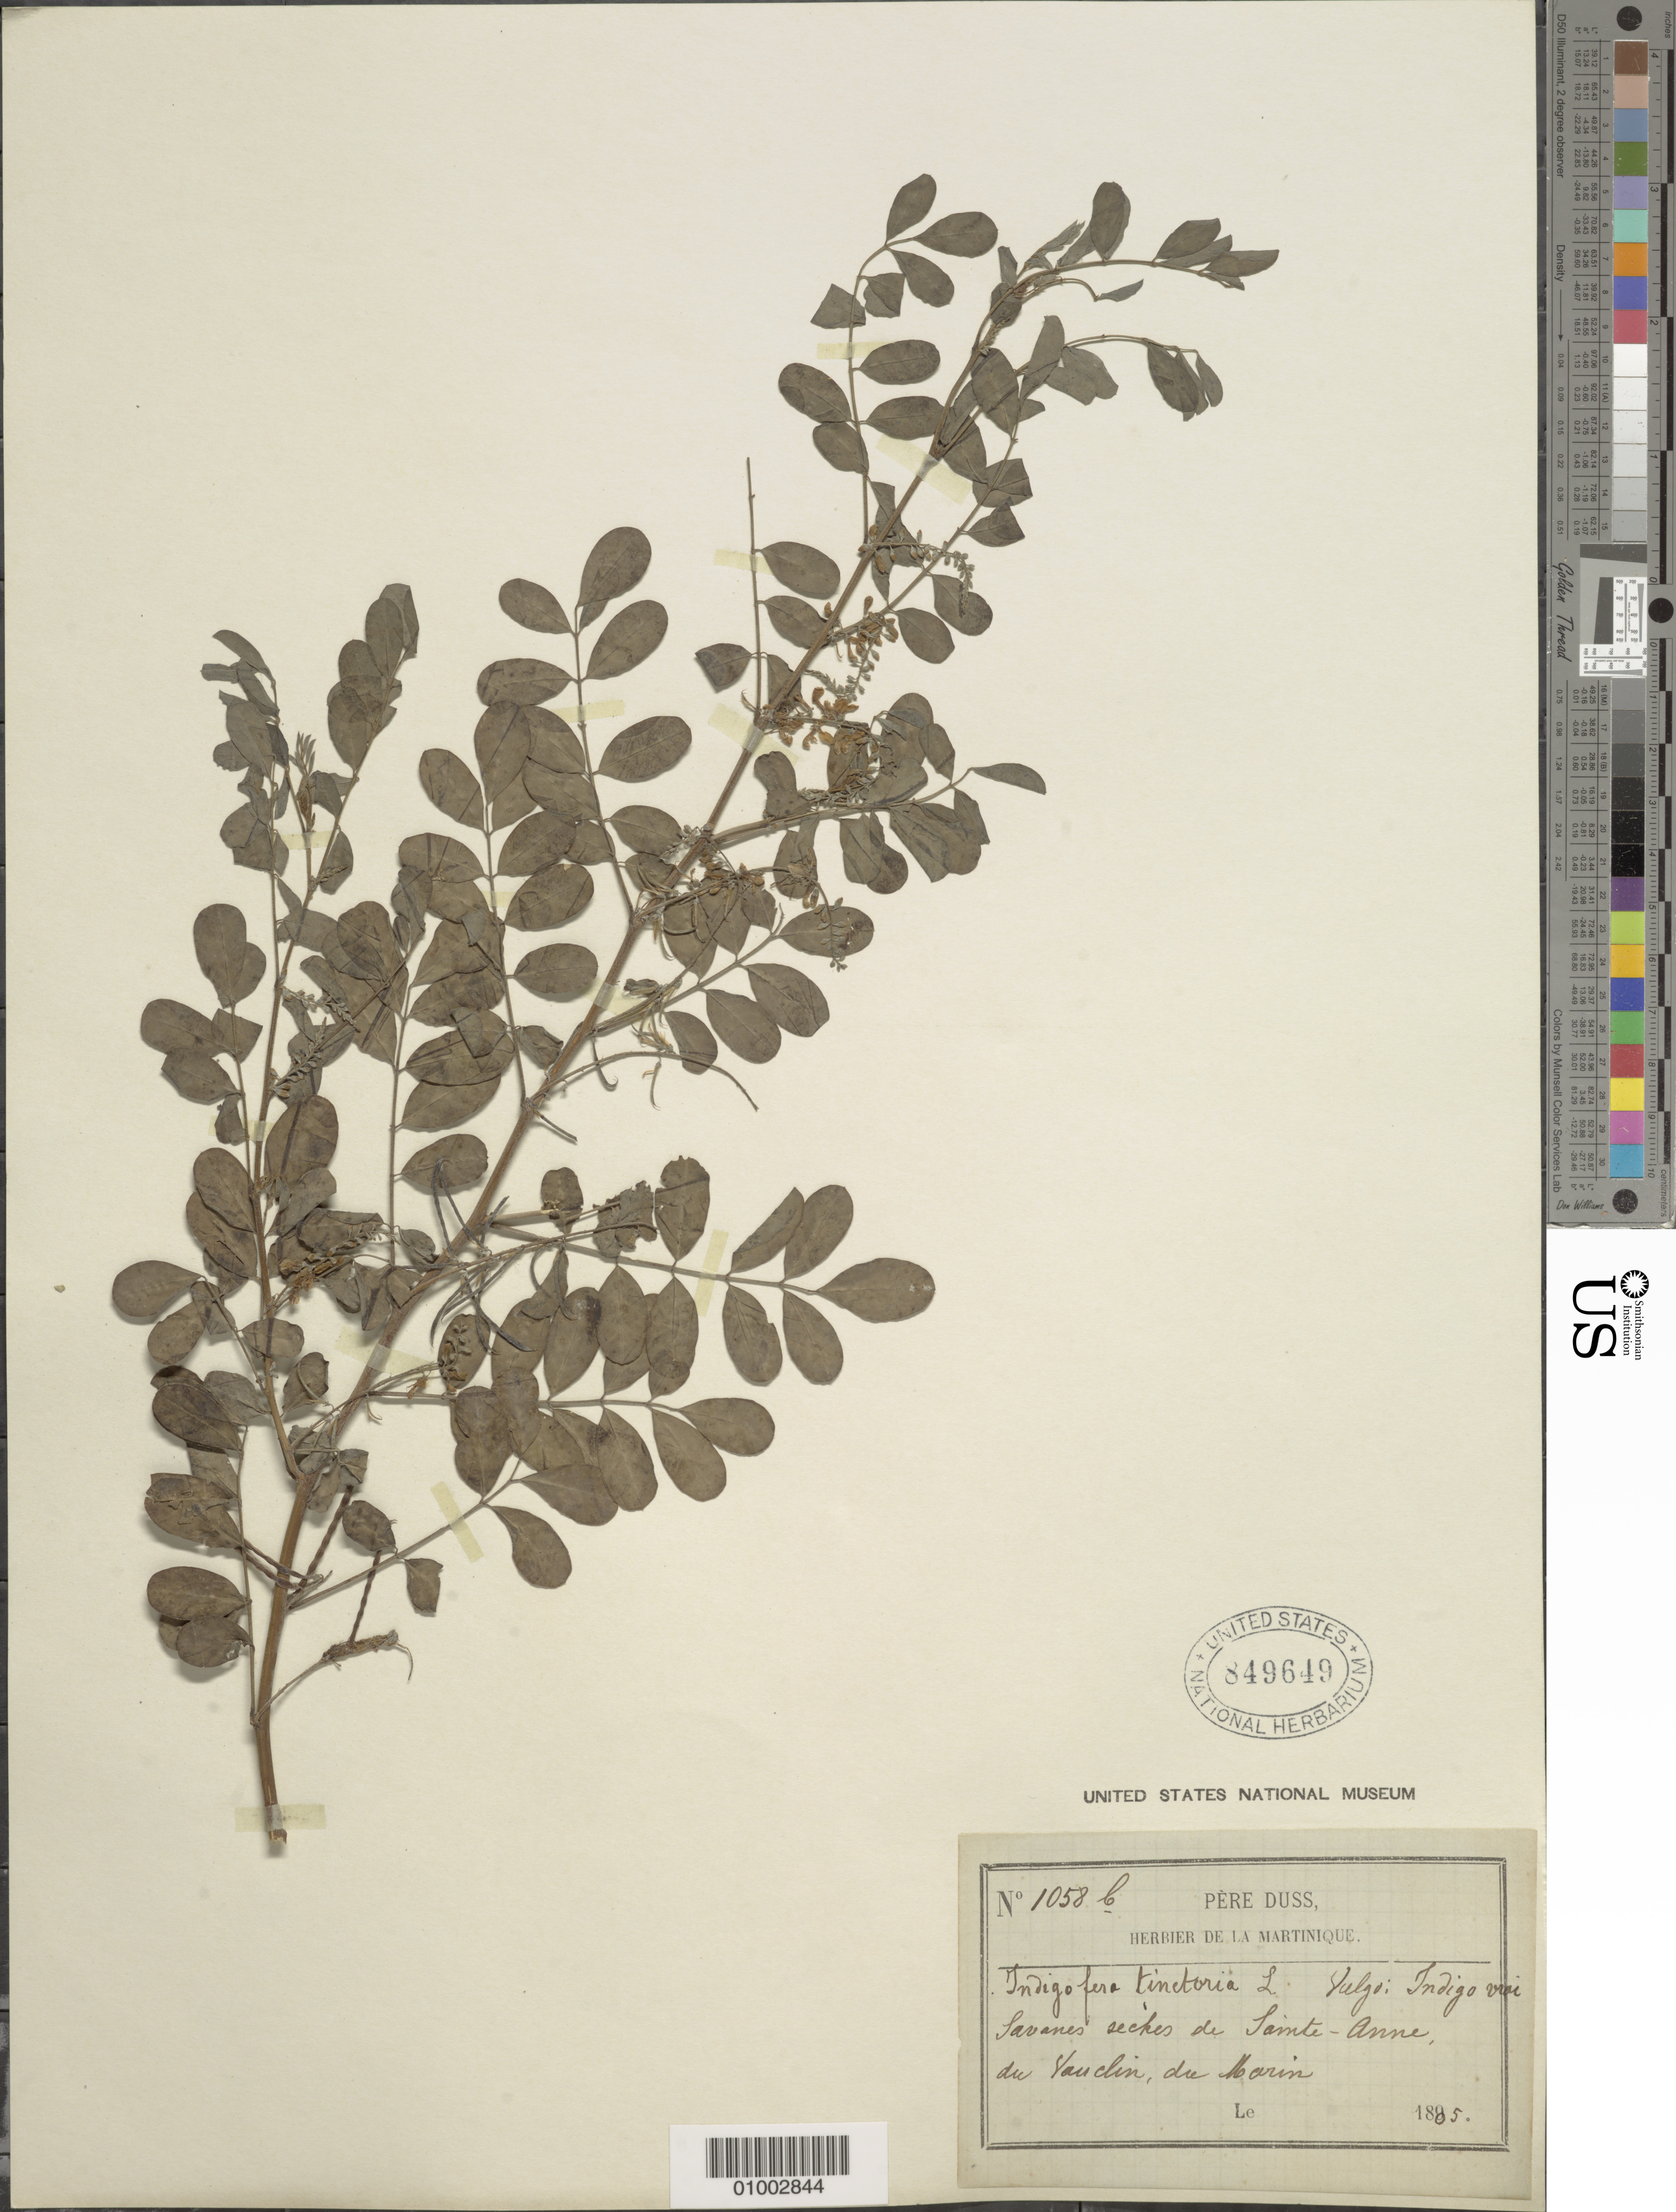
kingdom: Plantae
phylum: Tracheophyta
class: Magnoliopsida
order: Fabales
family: Fabaceae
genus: Indigofera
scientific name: Indigofera tinctoria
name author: L.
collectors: Père Duss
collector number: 1058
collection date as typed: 1885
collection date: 1885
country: Martinique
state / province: Le Marin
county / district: Sainte-Anne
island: Martinique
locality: Savanes seches de Sainte Anne, du Yaudin, du Marin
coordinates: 0 N, 0 E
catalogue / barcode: US 849649